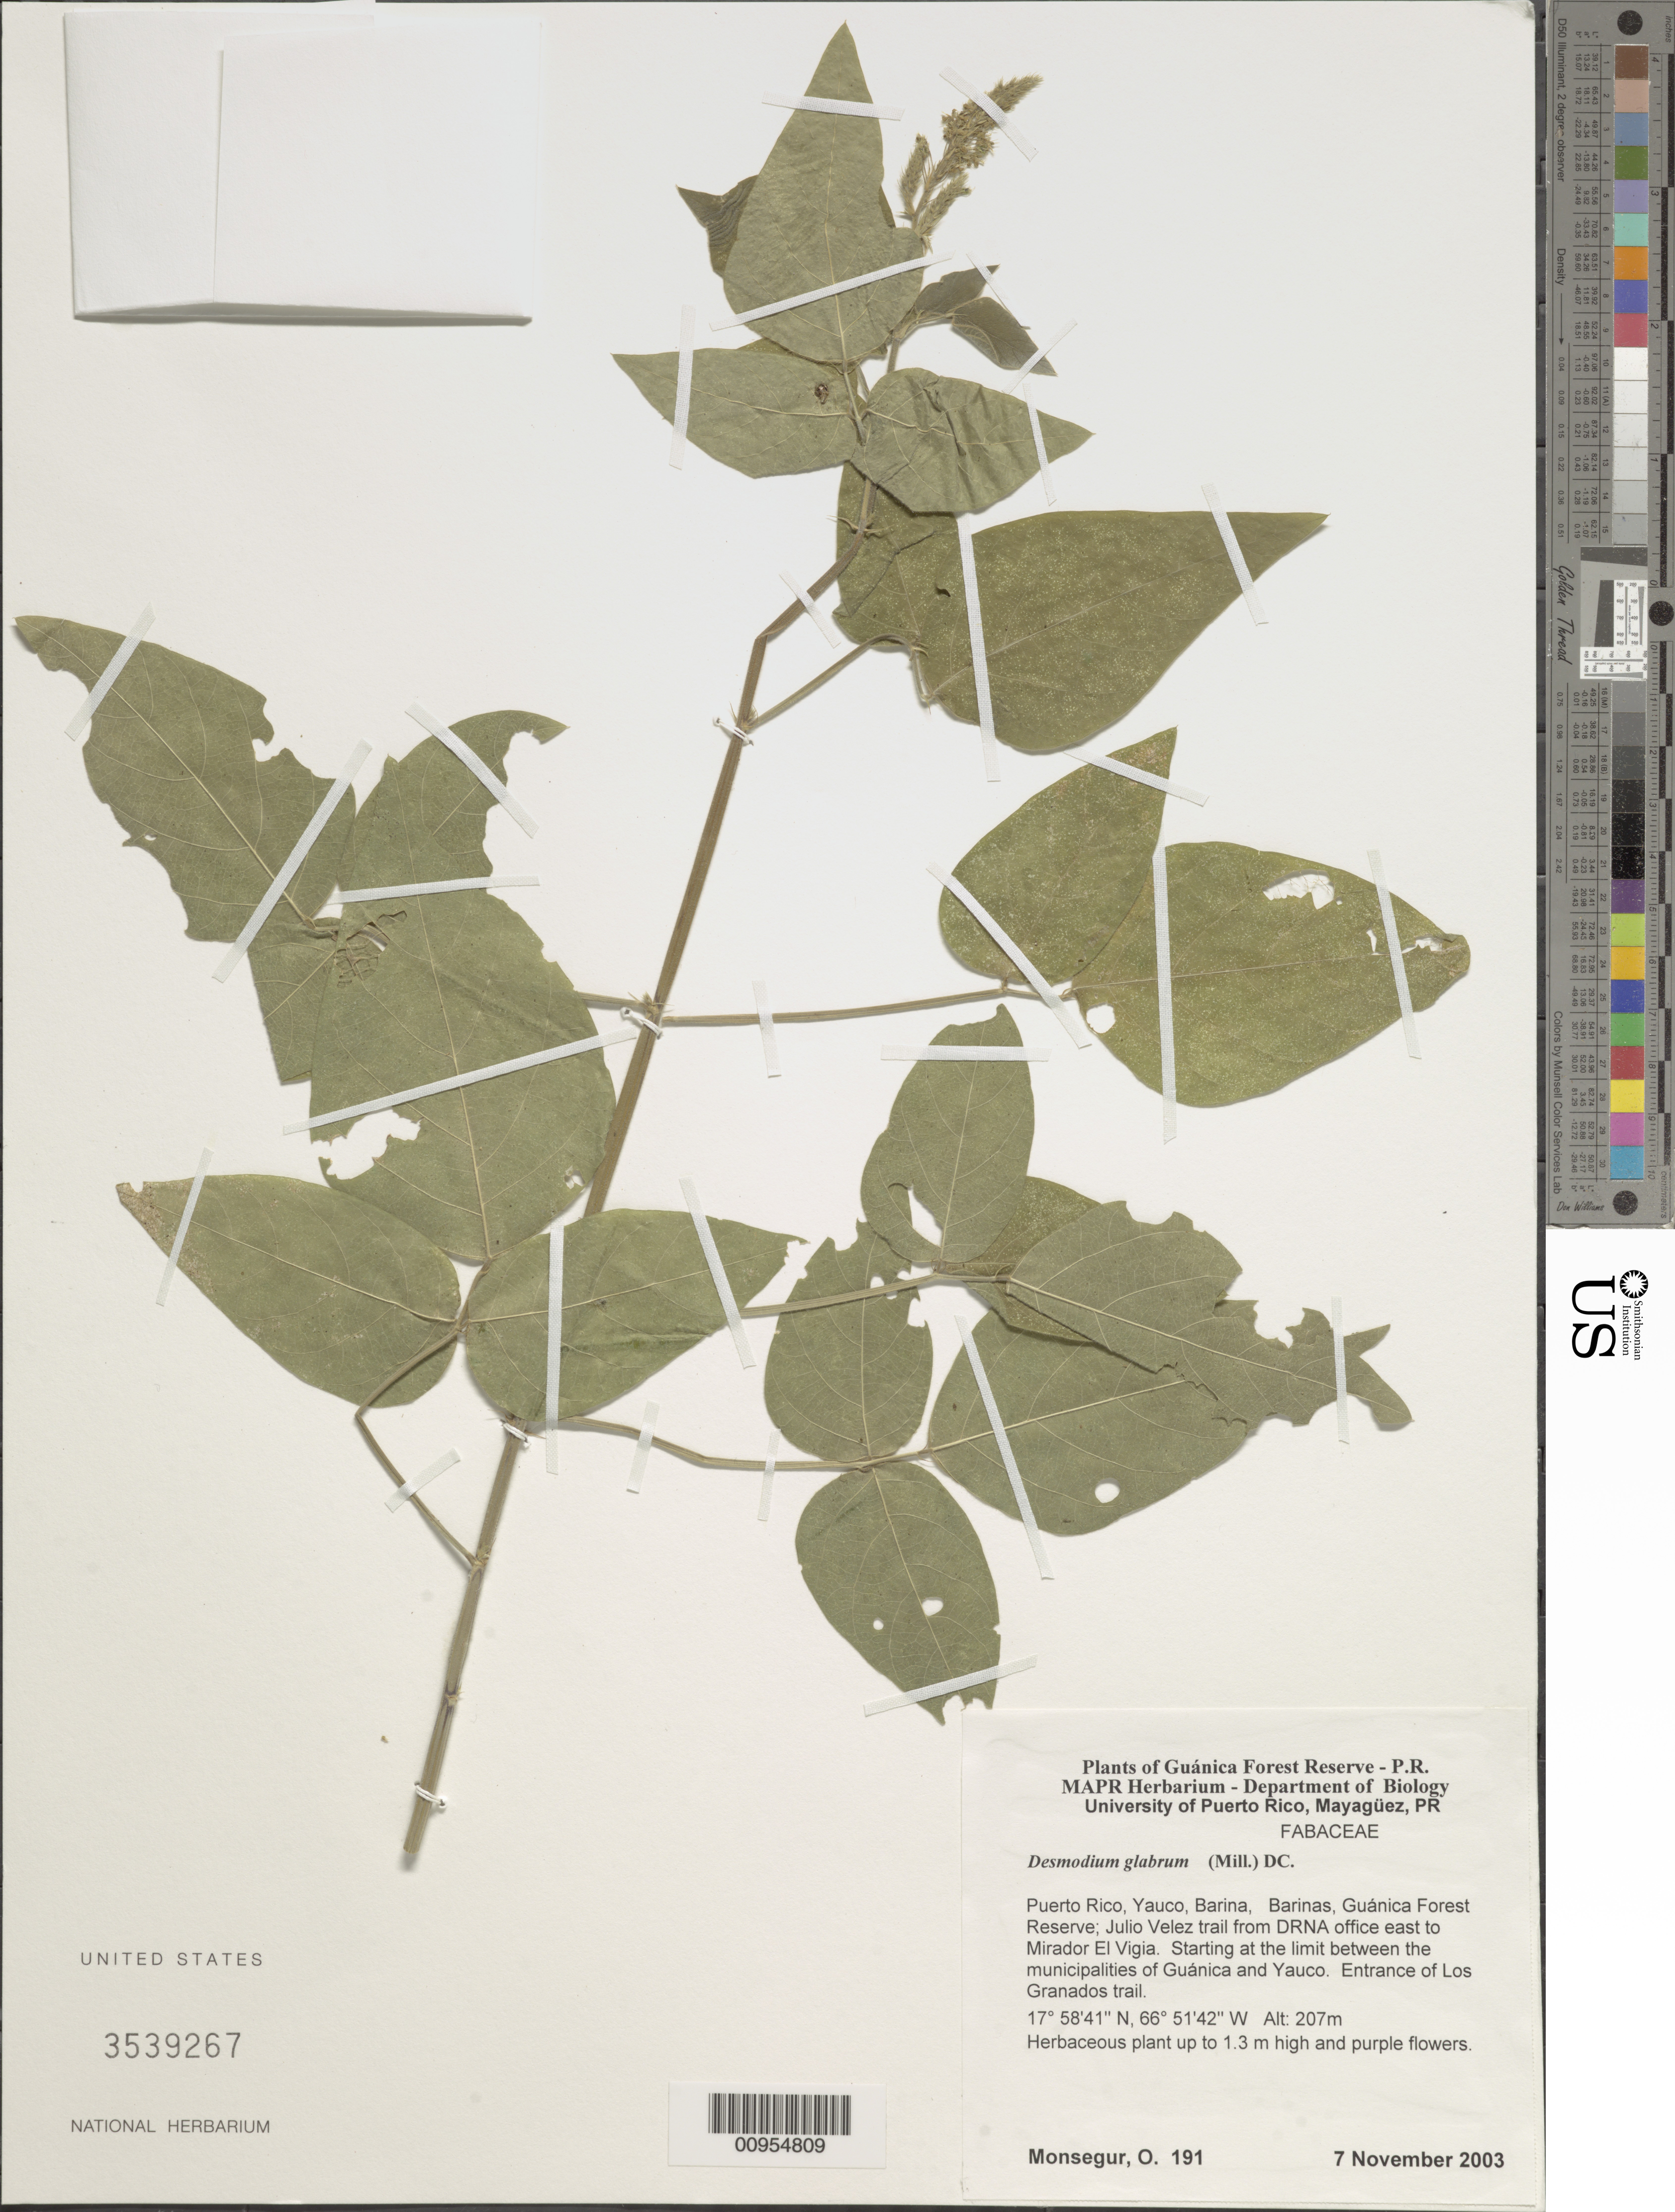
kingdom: Plantae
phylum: Tracheophyta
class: Magnoliopsida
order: Fabales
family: Fabaceae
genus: Desmodium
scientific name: Desmodium glabrum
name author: (Mill.) DC.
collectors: O. Monsegur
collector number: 191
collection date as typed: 07 Nov 2003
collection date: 2003-11-07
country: Puerto Rico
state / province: Yauco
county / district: Barina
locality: Guánica Forest Reserve; Barinas, Julio Vélez trail from DRNA office east to Mirador El Vigia. Starting at the limit between the municipalities of Guánica and Yauco.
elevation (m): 207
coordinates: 17.58406, 66.51416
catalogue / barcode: US 3539267